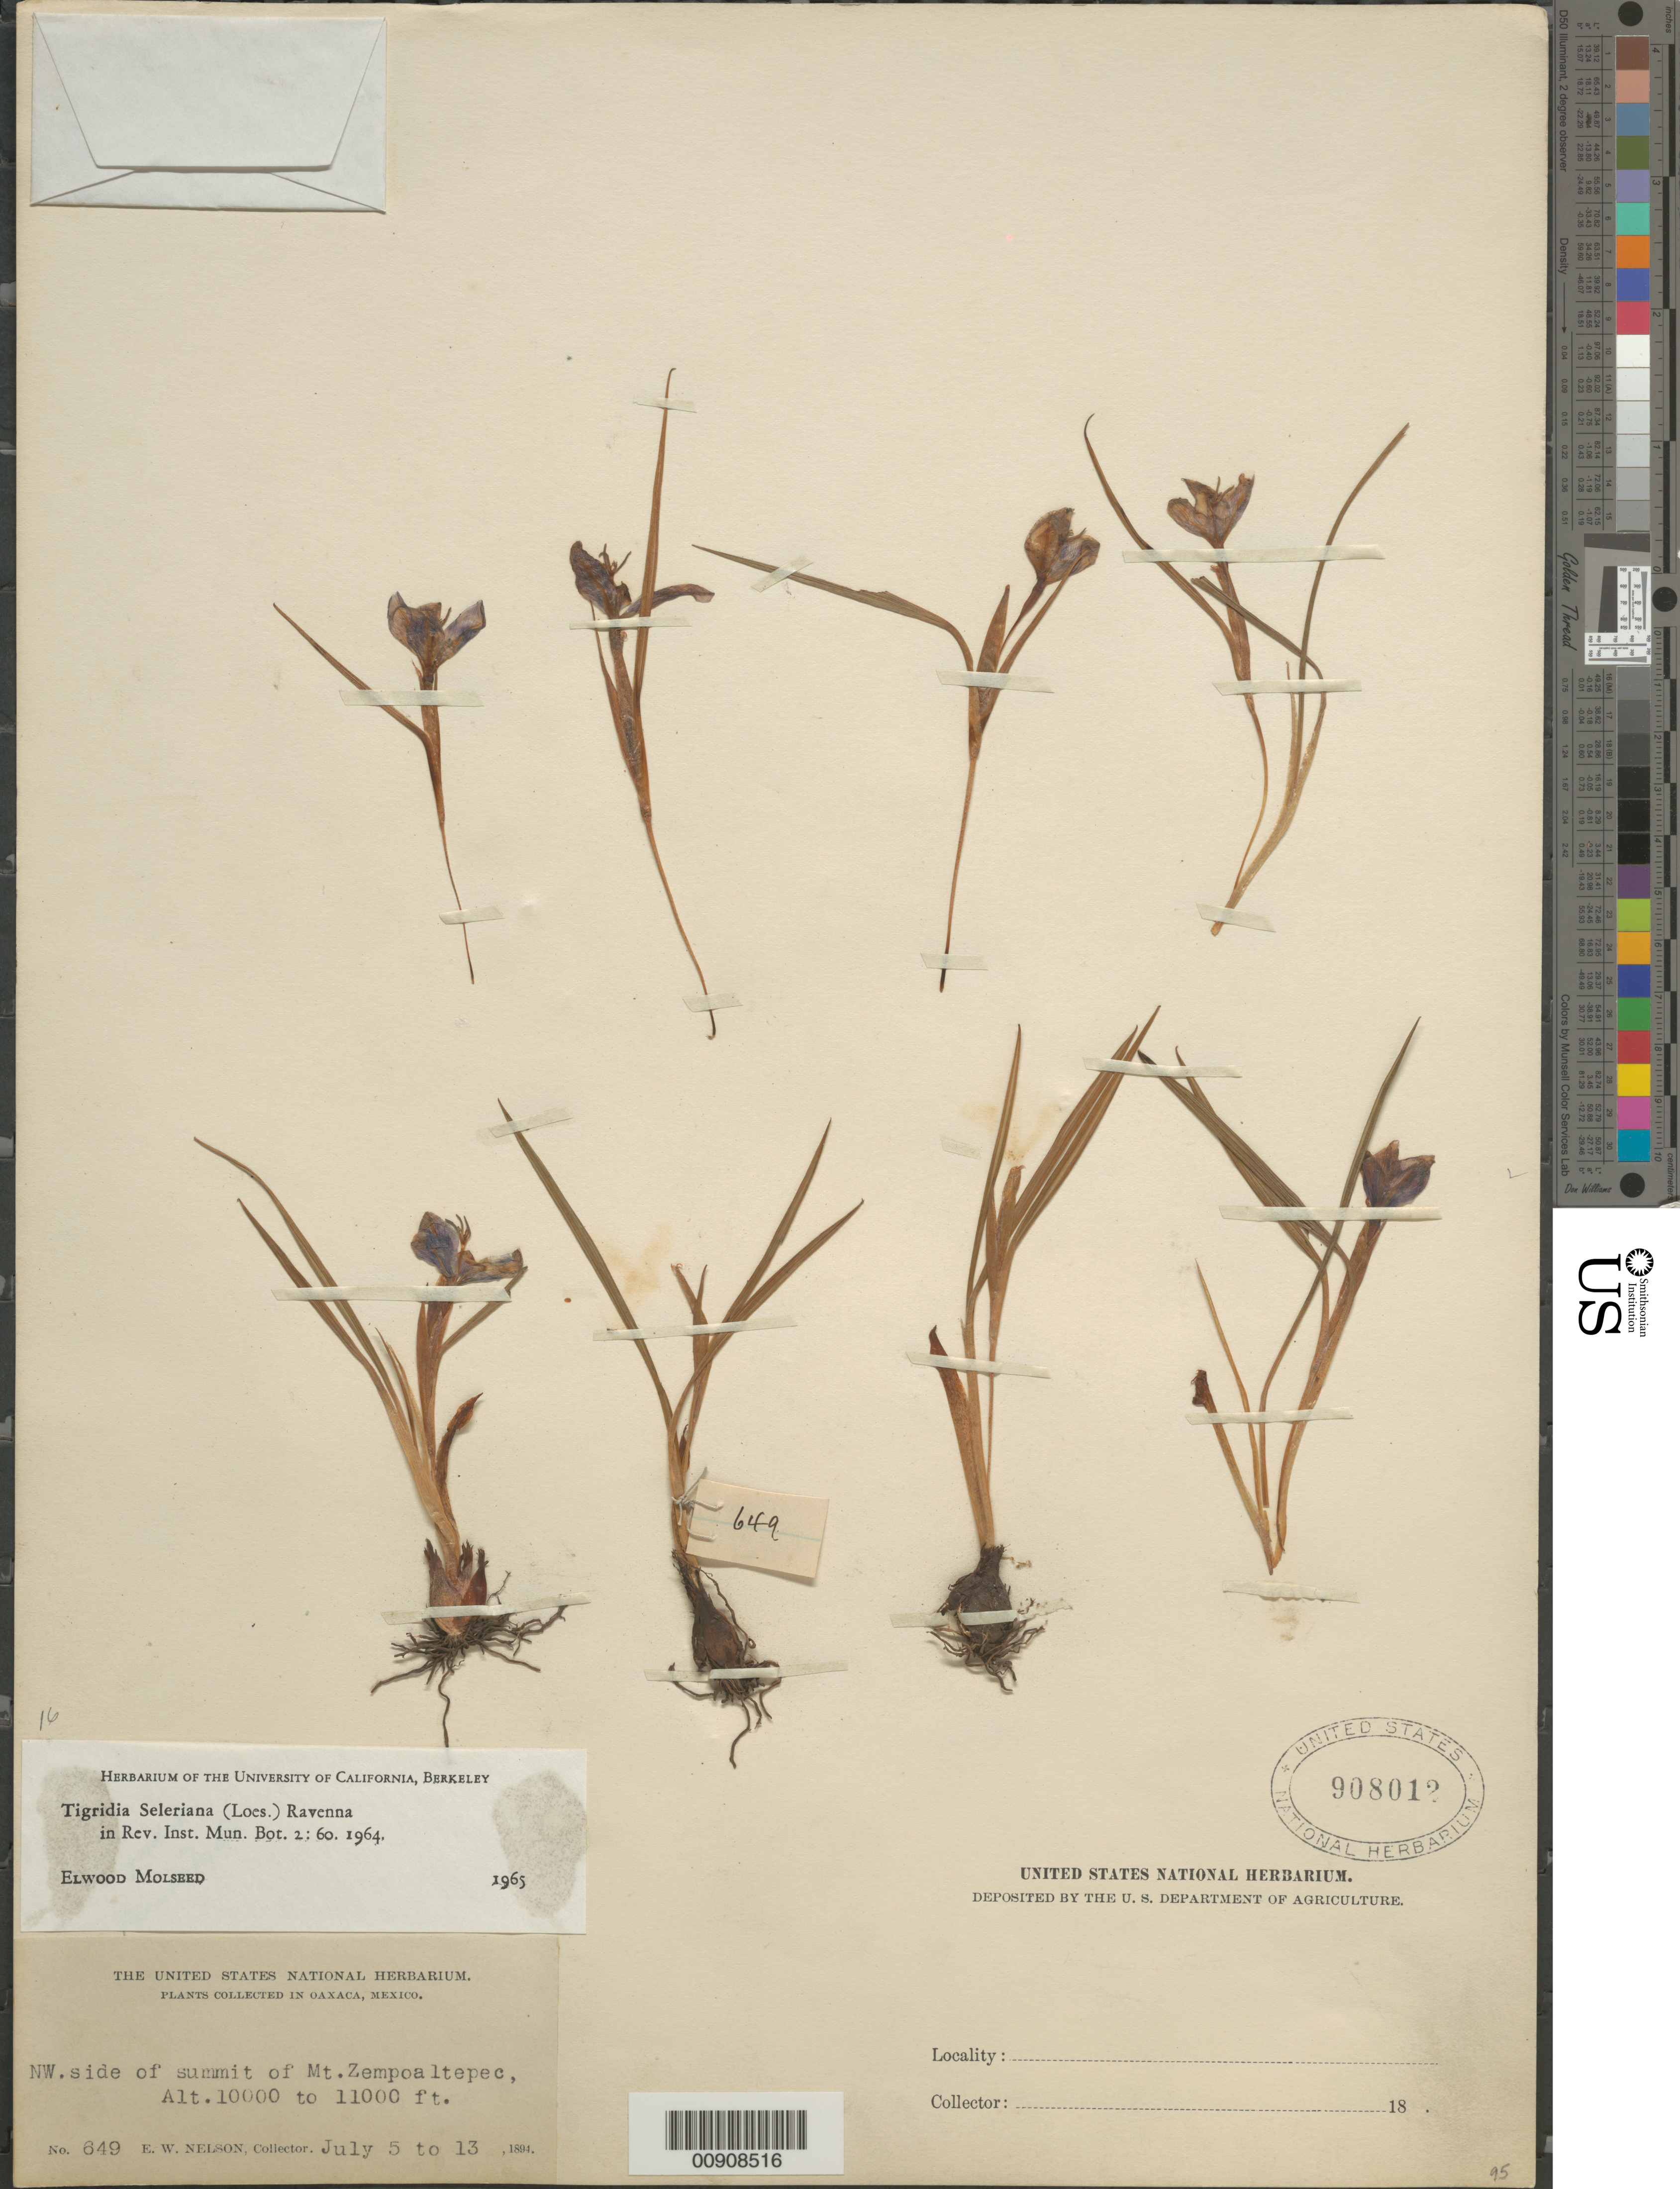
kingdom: Plantae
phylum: Tracheophyta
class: Liliopsida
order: Asparagales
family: Iridaceae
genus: Tigridia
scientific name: Tigridia seleriana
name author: (Loes.) Ravenna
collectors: E. W. Nelson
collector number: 649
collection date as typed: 05 Jul 1894 to 13 Jul 1894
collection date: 1894-07-05/1894-07-13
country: Mexico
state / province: Oaxaca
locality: Oaxaca: NW side of summit of Mt. Zempoaltepec.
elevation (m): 3048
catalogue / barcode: US 908012